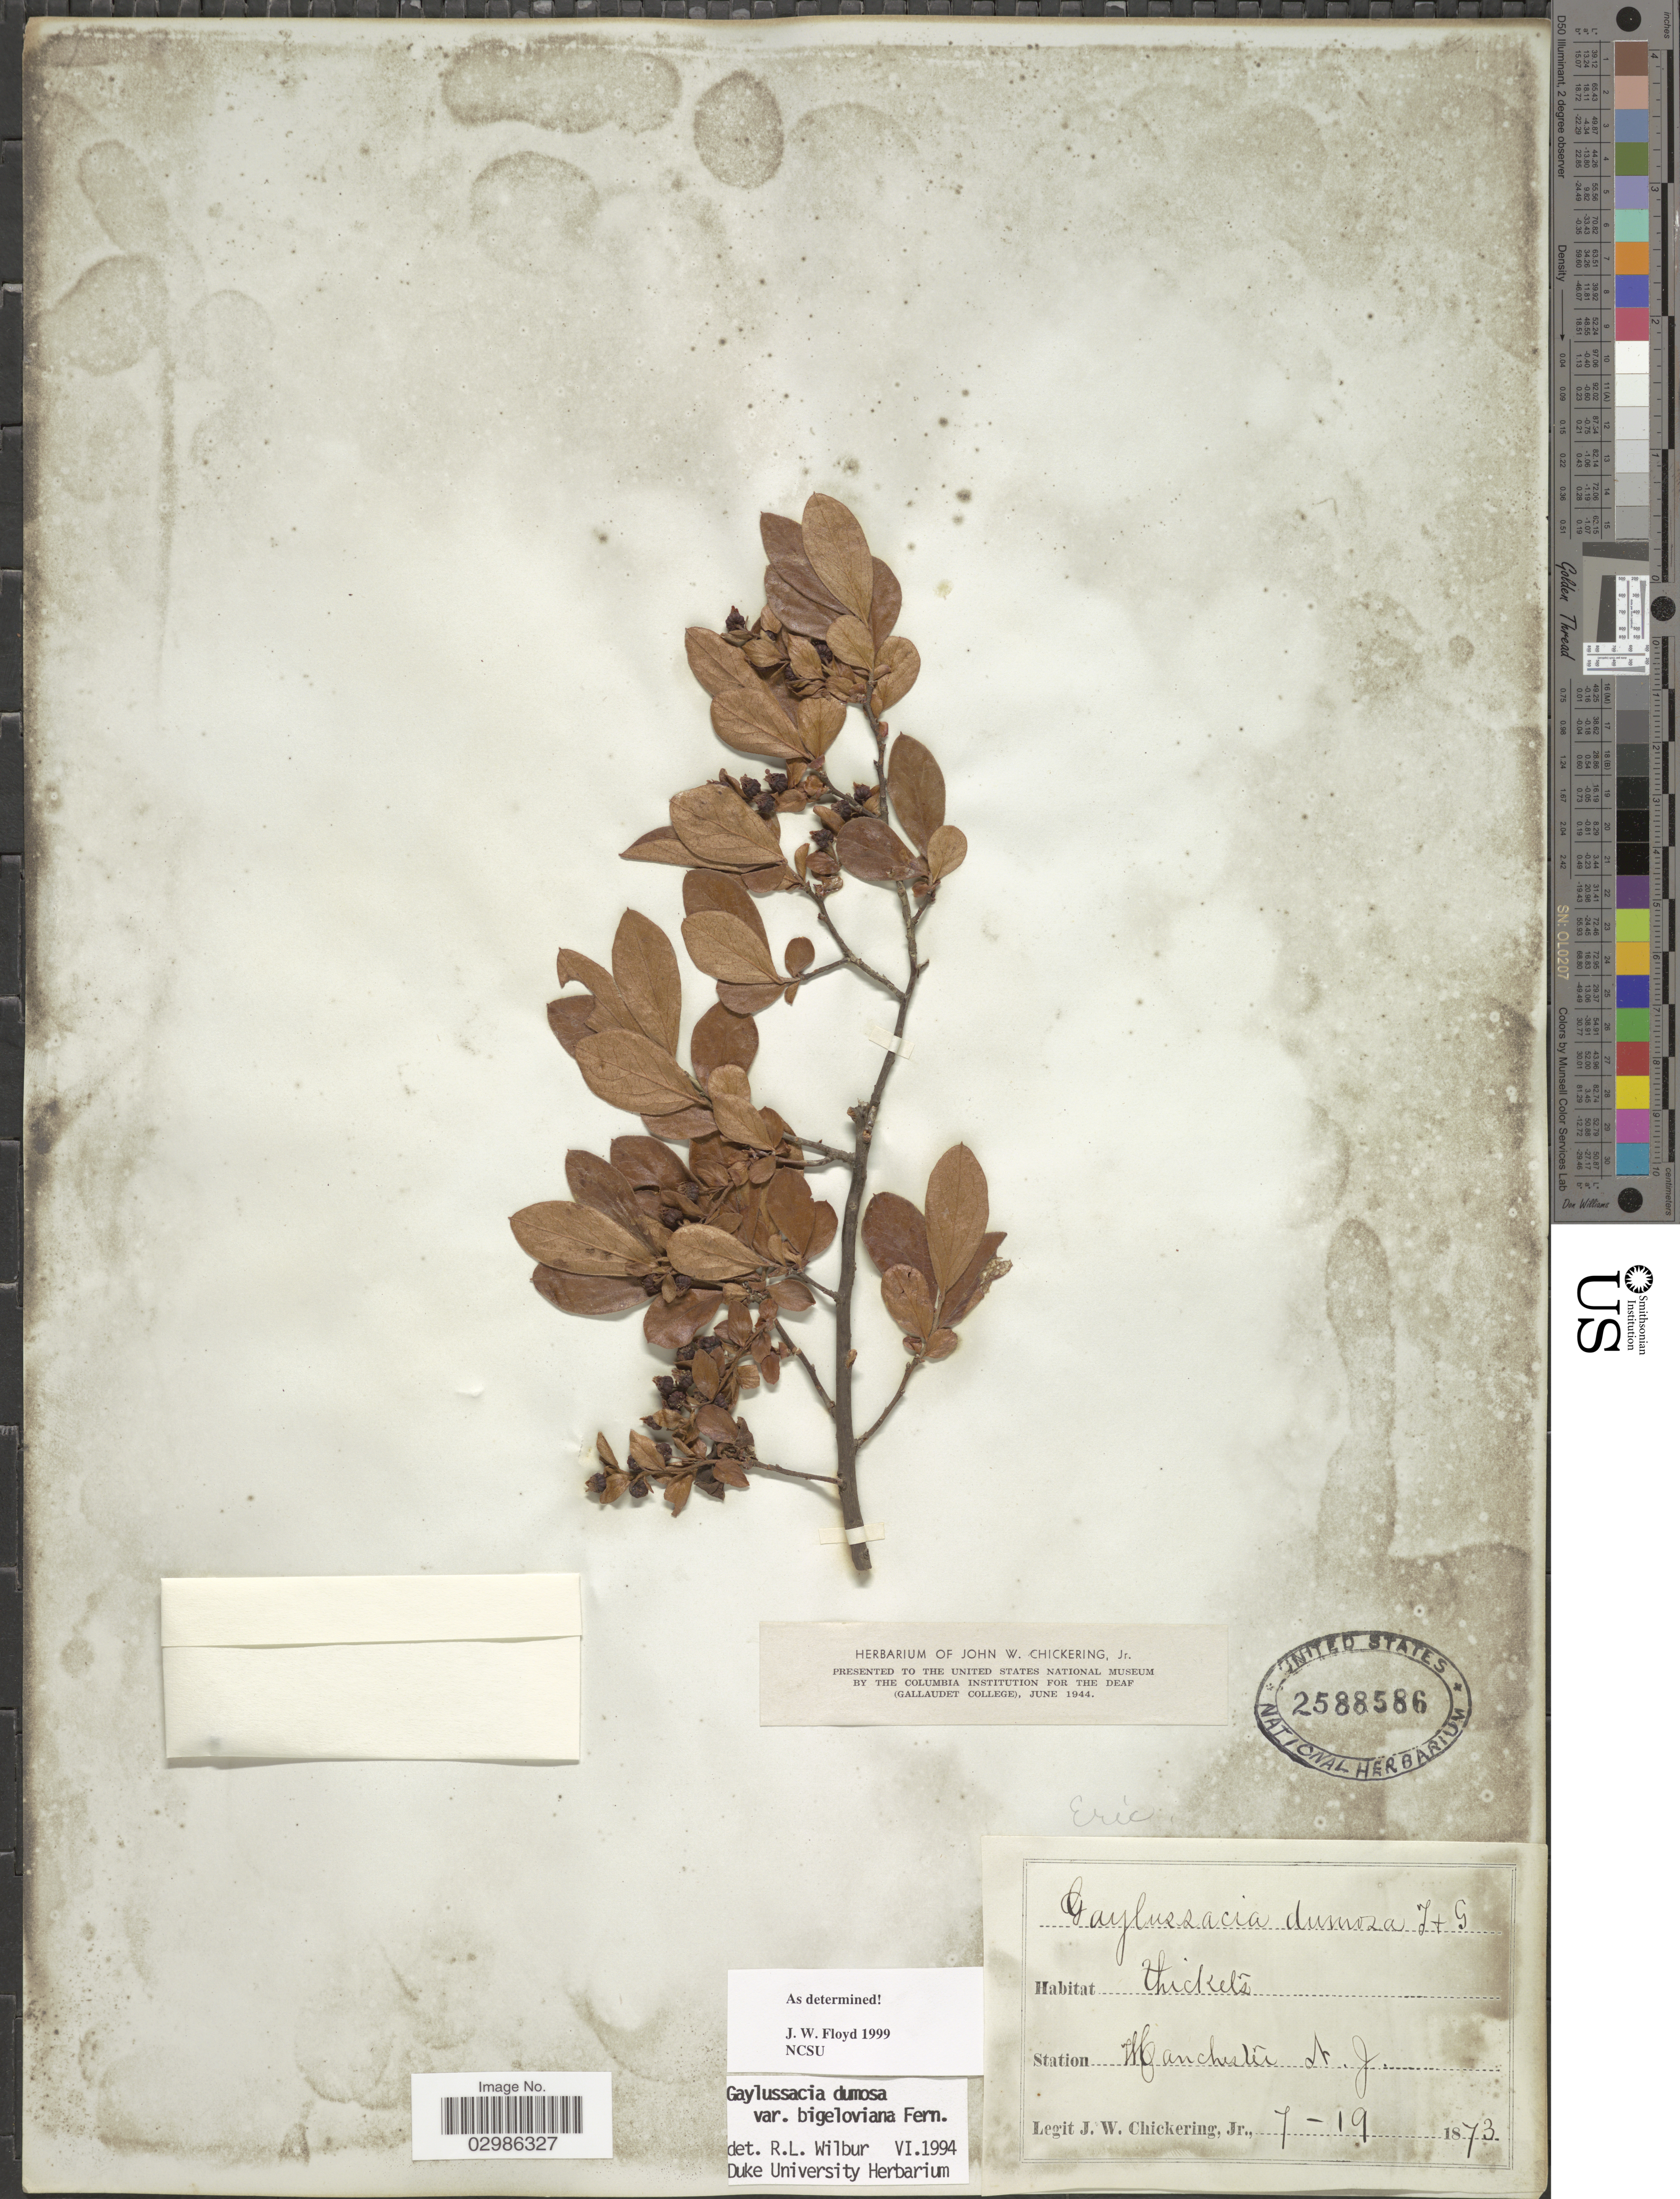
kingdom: Plantae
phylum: Tracheophyta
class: Magnoliopsida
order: Ericales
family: Ericaceae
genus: Gaylussacia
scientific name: Gaylussacia dumosa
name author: (Andrews) Torr. & A. Gray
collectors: J. W. Chickering Jr.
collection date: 1873-07-19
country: United States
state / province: New Jersey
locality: Manchester.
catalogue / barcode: US 2588586